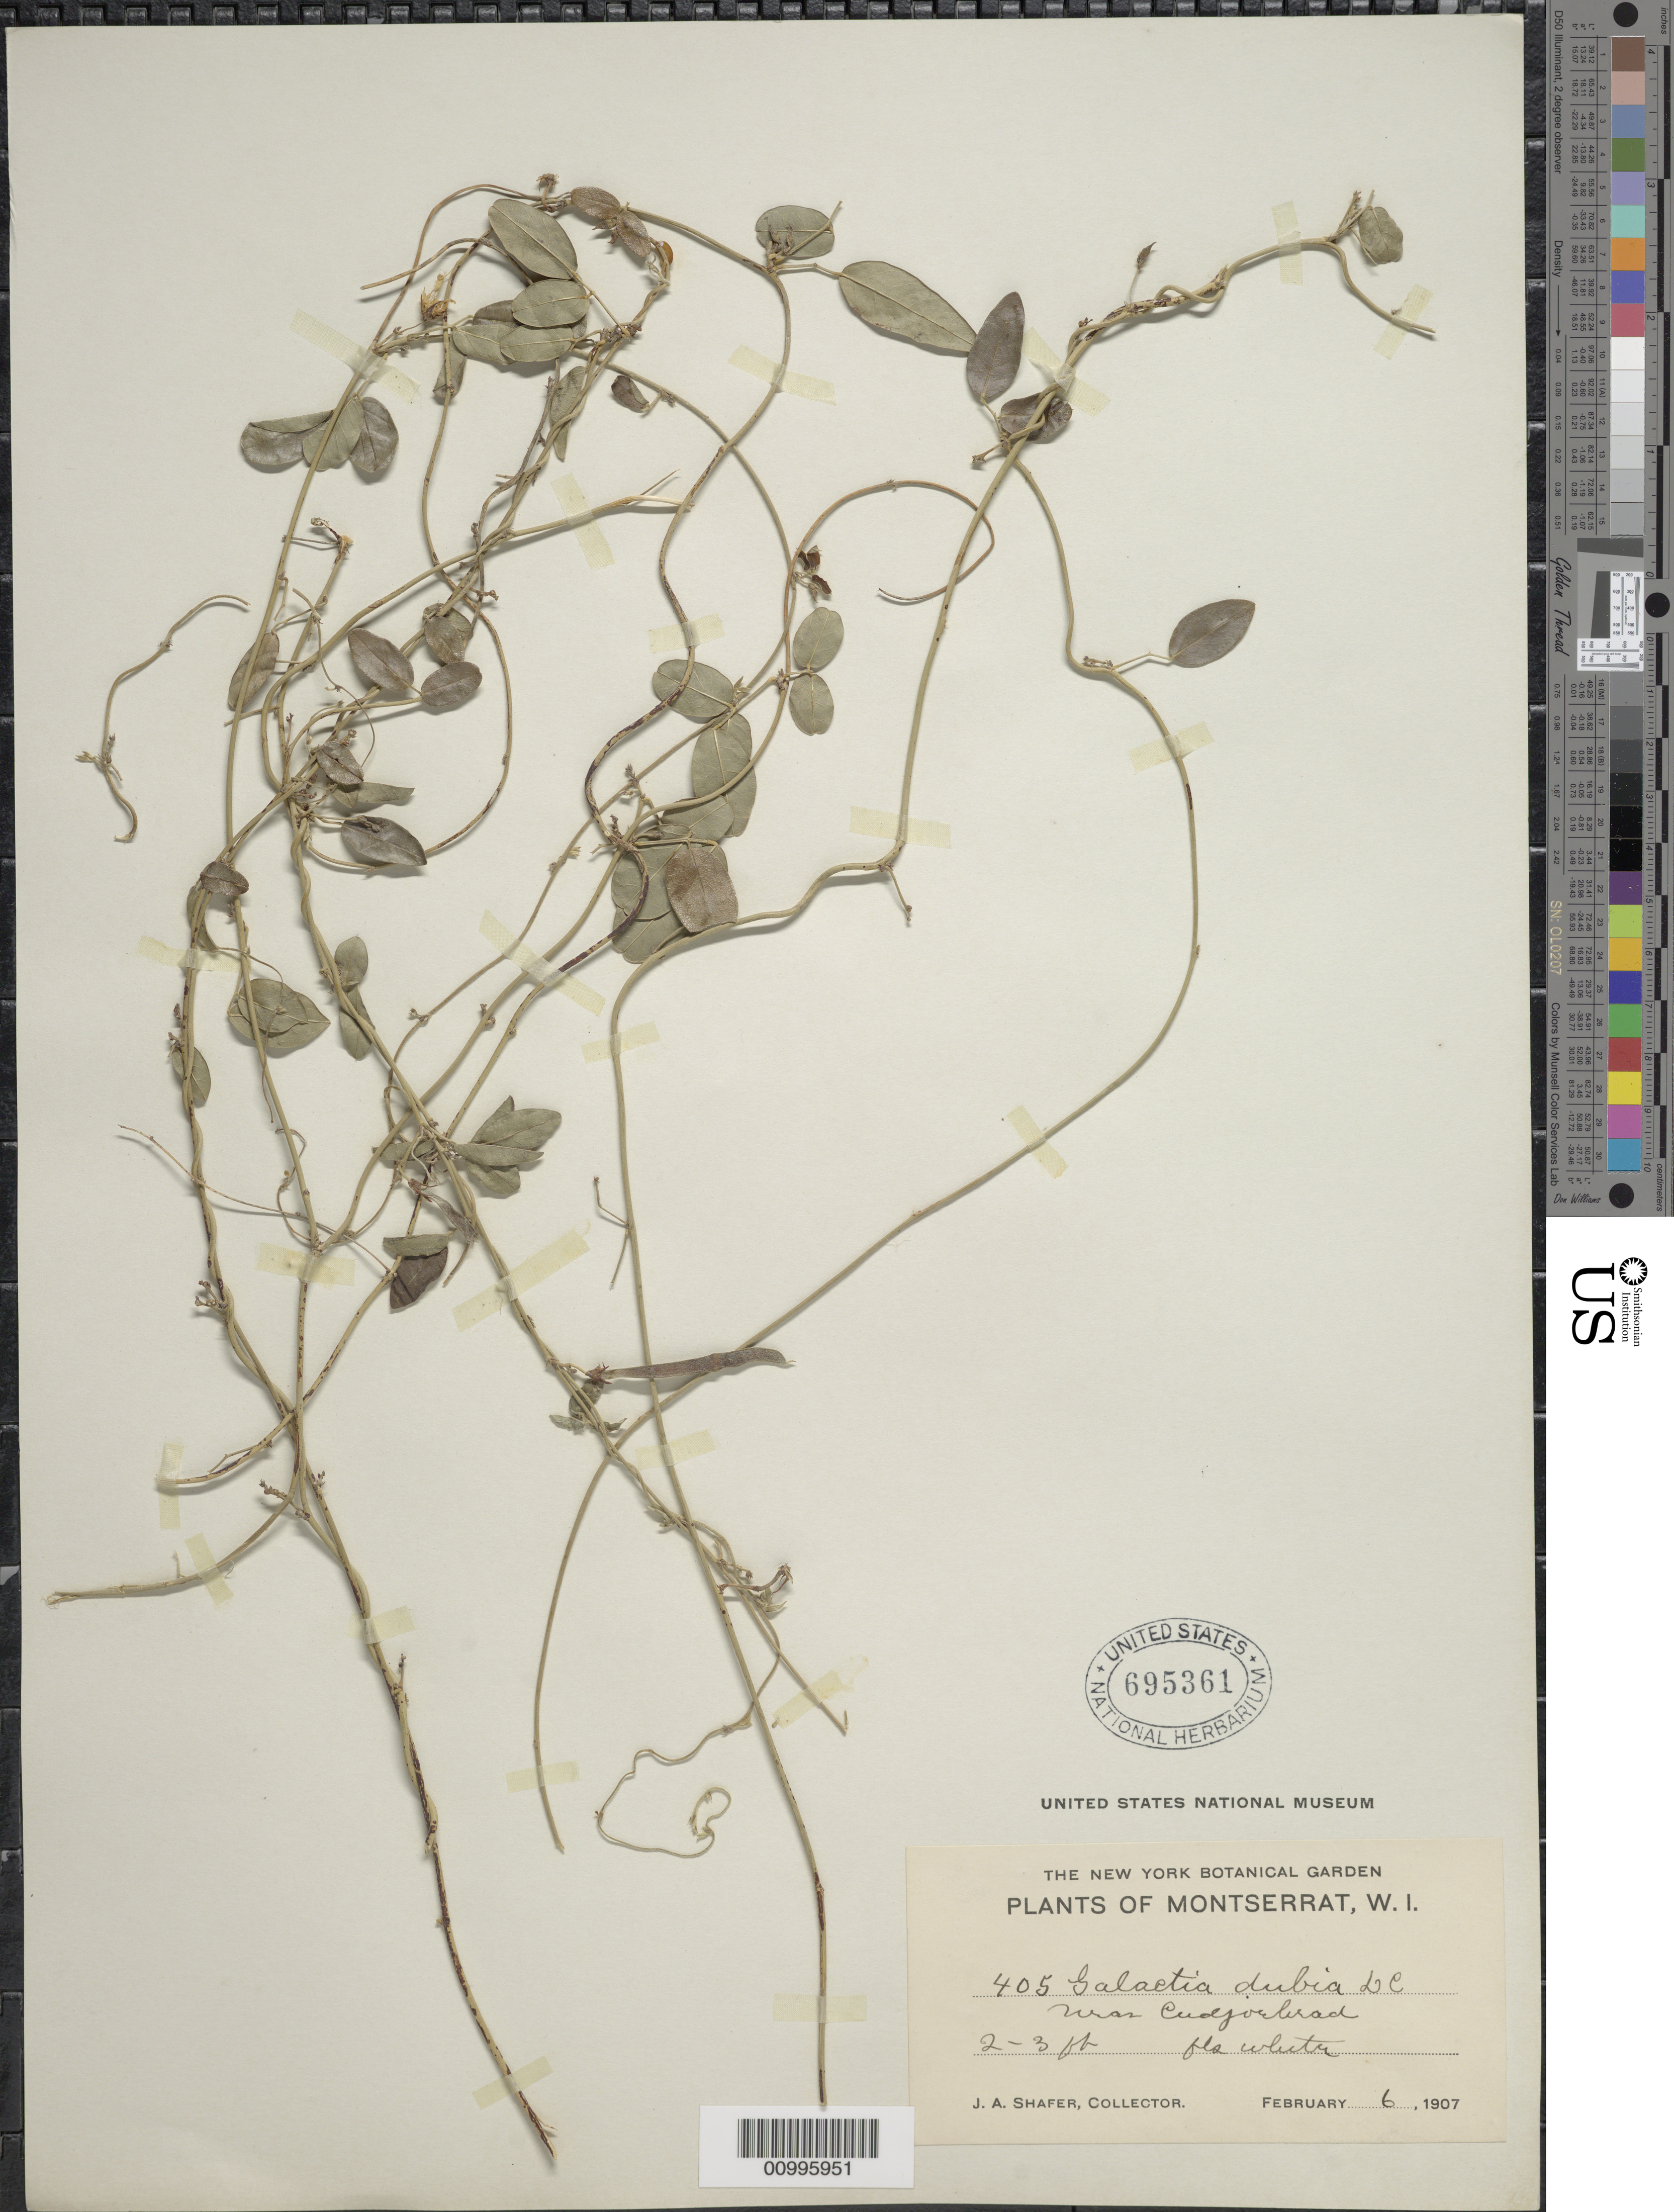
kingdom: Plantae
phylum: Tracheophyta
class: Magnoliopsida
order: Fabales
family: Fabaceae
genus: Galactia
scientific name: Galactia dubia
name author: DC.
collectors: J. A. Shafer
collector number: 405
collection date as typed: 06 Feb 1907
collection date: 1907-02-06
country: Montserrat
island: Montserrat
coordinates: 0 N, 0 E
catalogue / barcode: US 695361